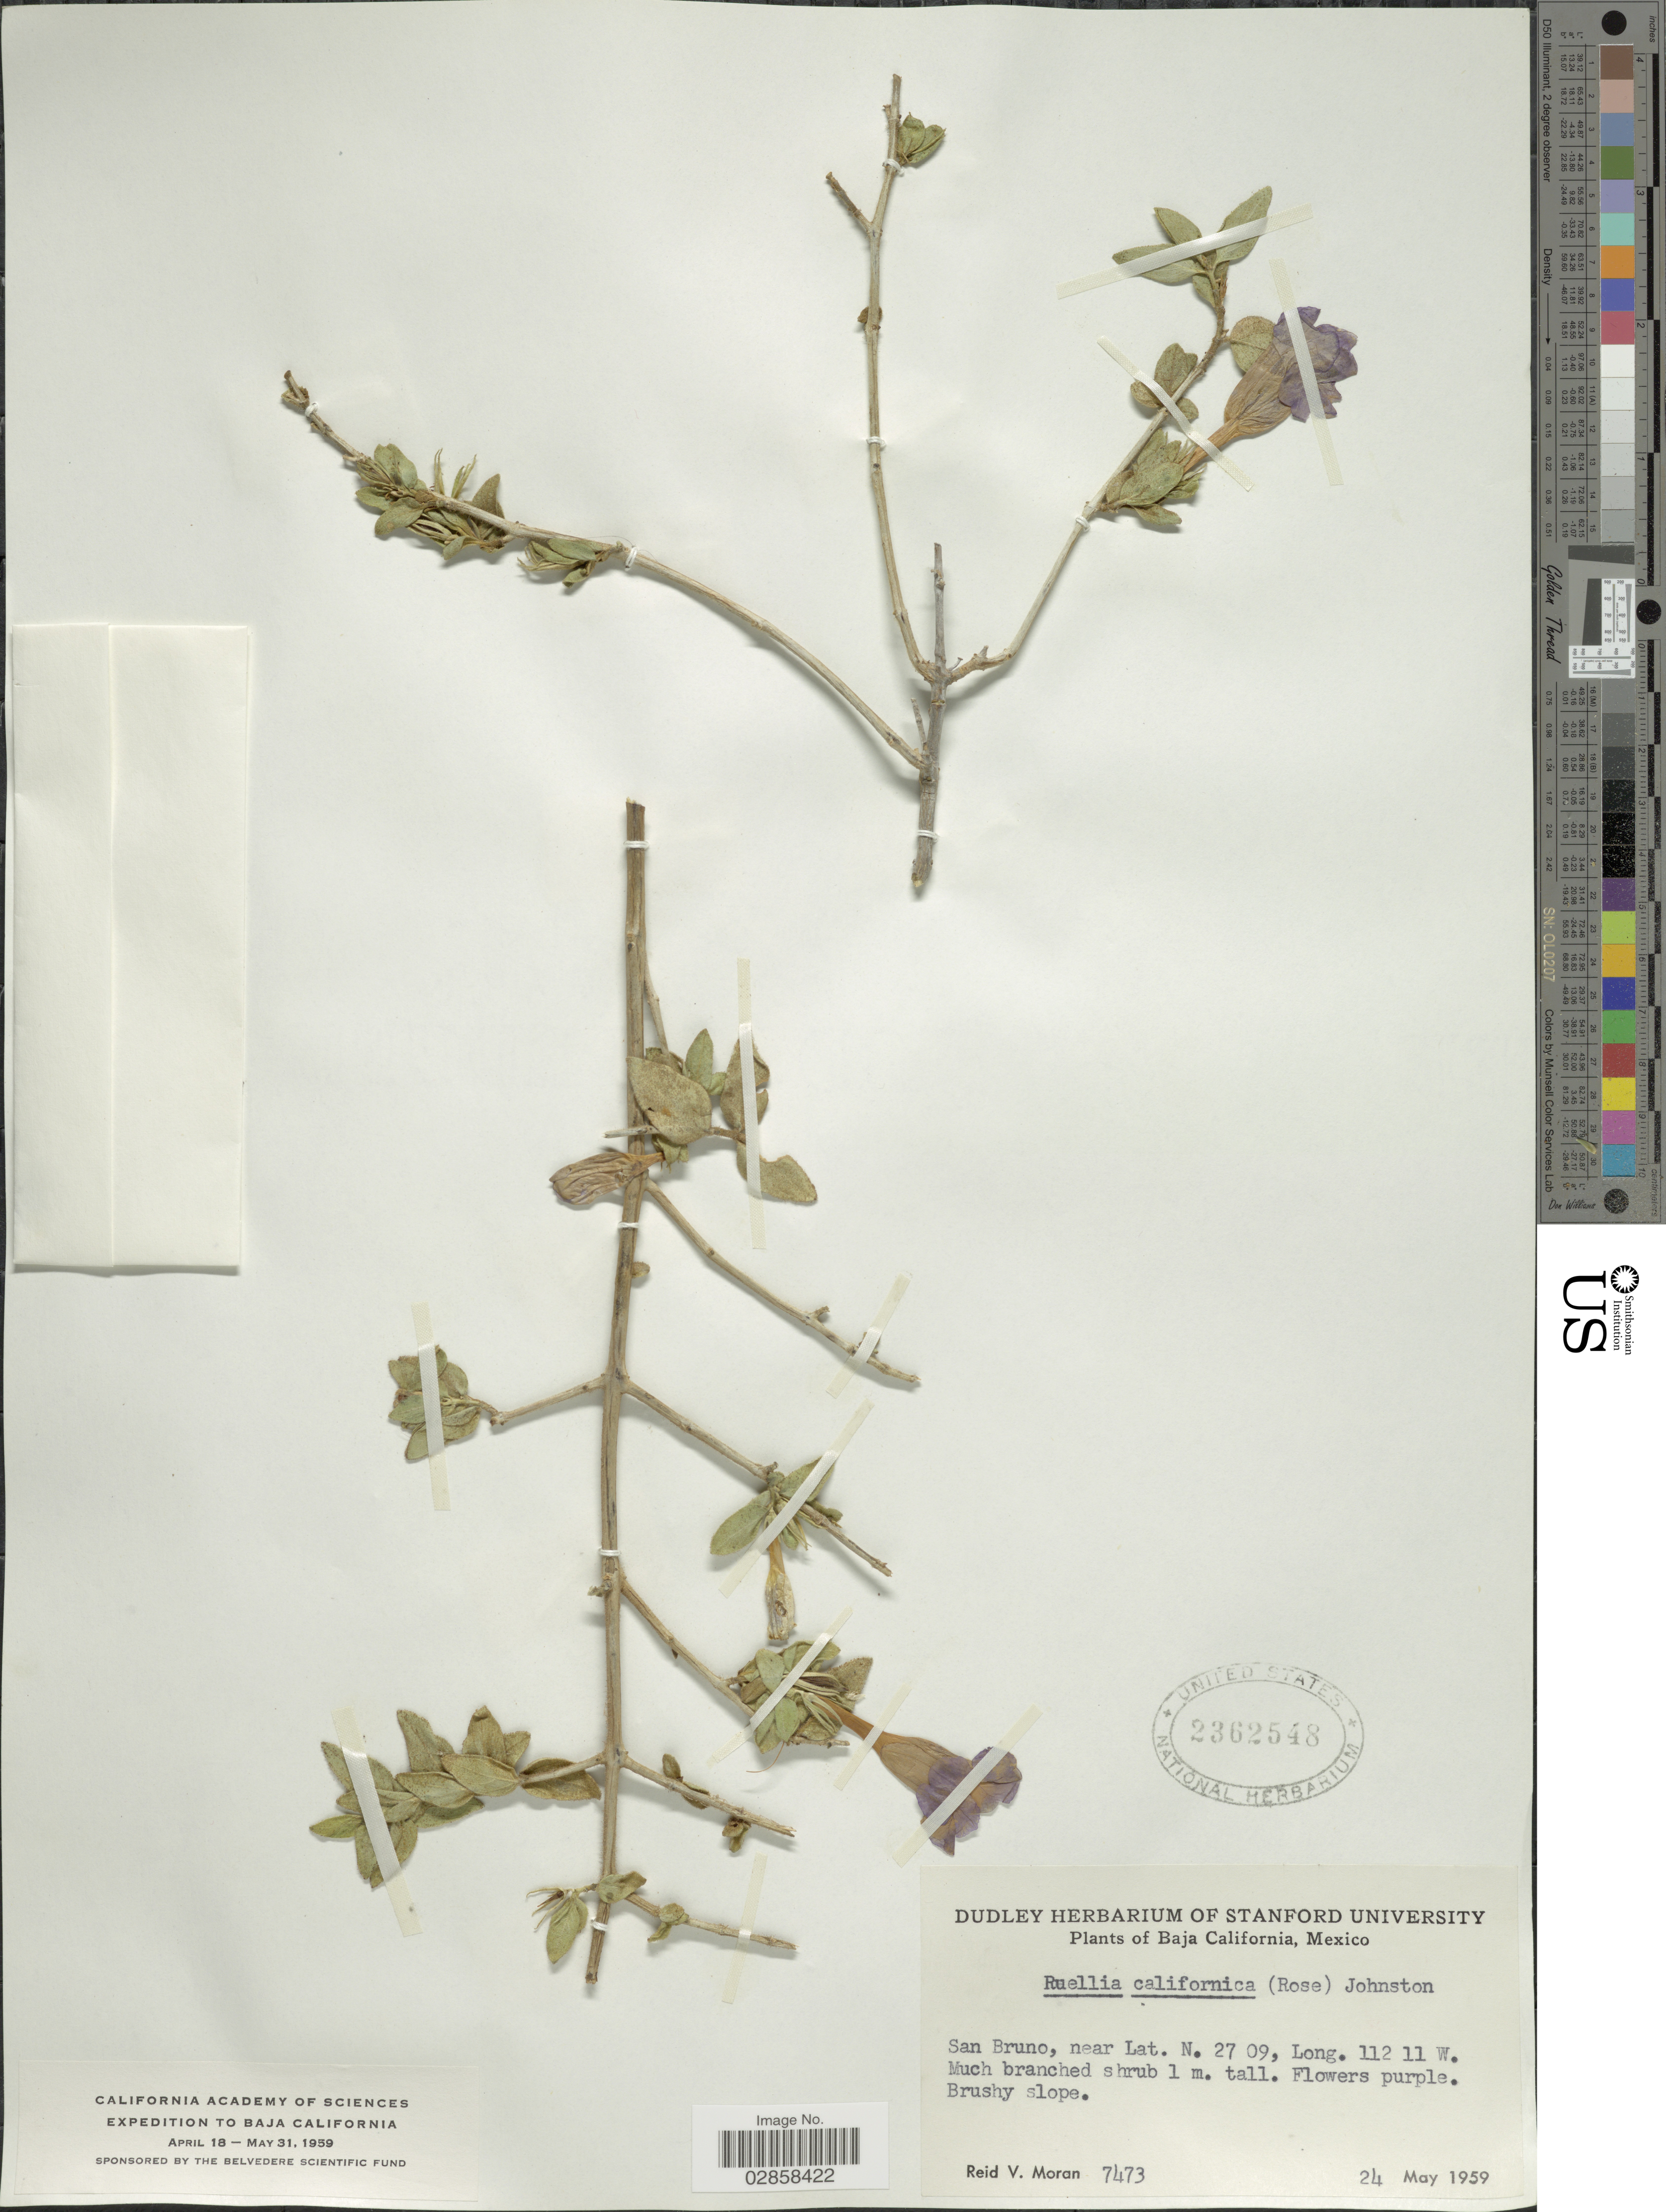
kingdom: Plantae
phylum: Tracheophyta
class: Magnoliopsida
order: Lamiales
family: Acanthaceae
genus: Ruellia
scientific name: Ruellia californica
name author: (Rose) I.M. Johnst.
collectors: R. V. Moran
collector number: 7473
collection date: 1959-05-24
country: Mexico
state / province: Baja California Sur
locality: San Bruno.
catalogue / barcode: US 2362548